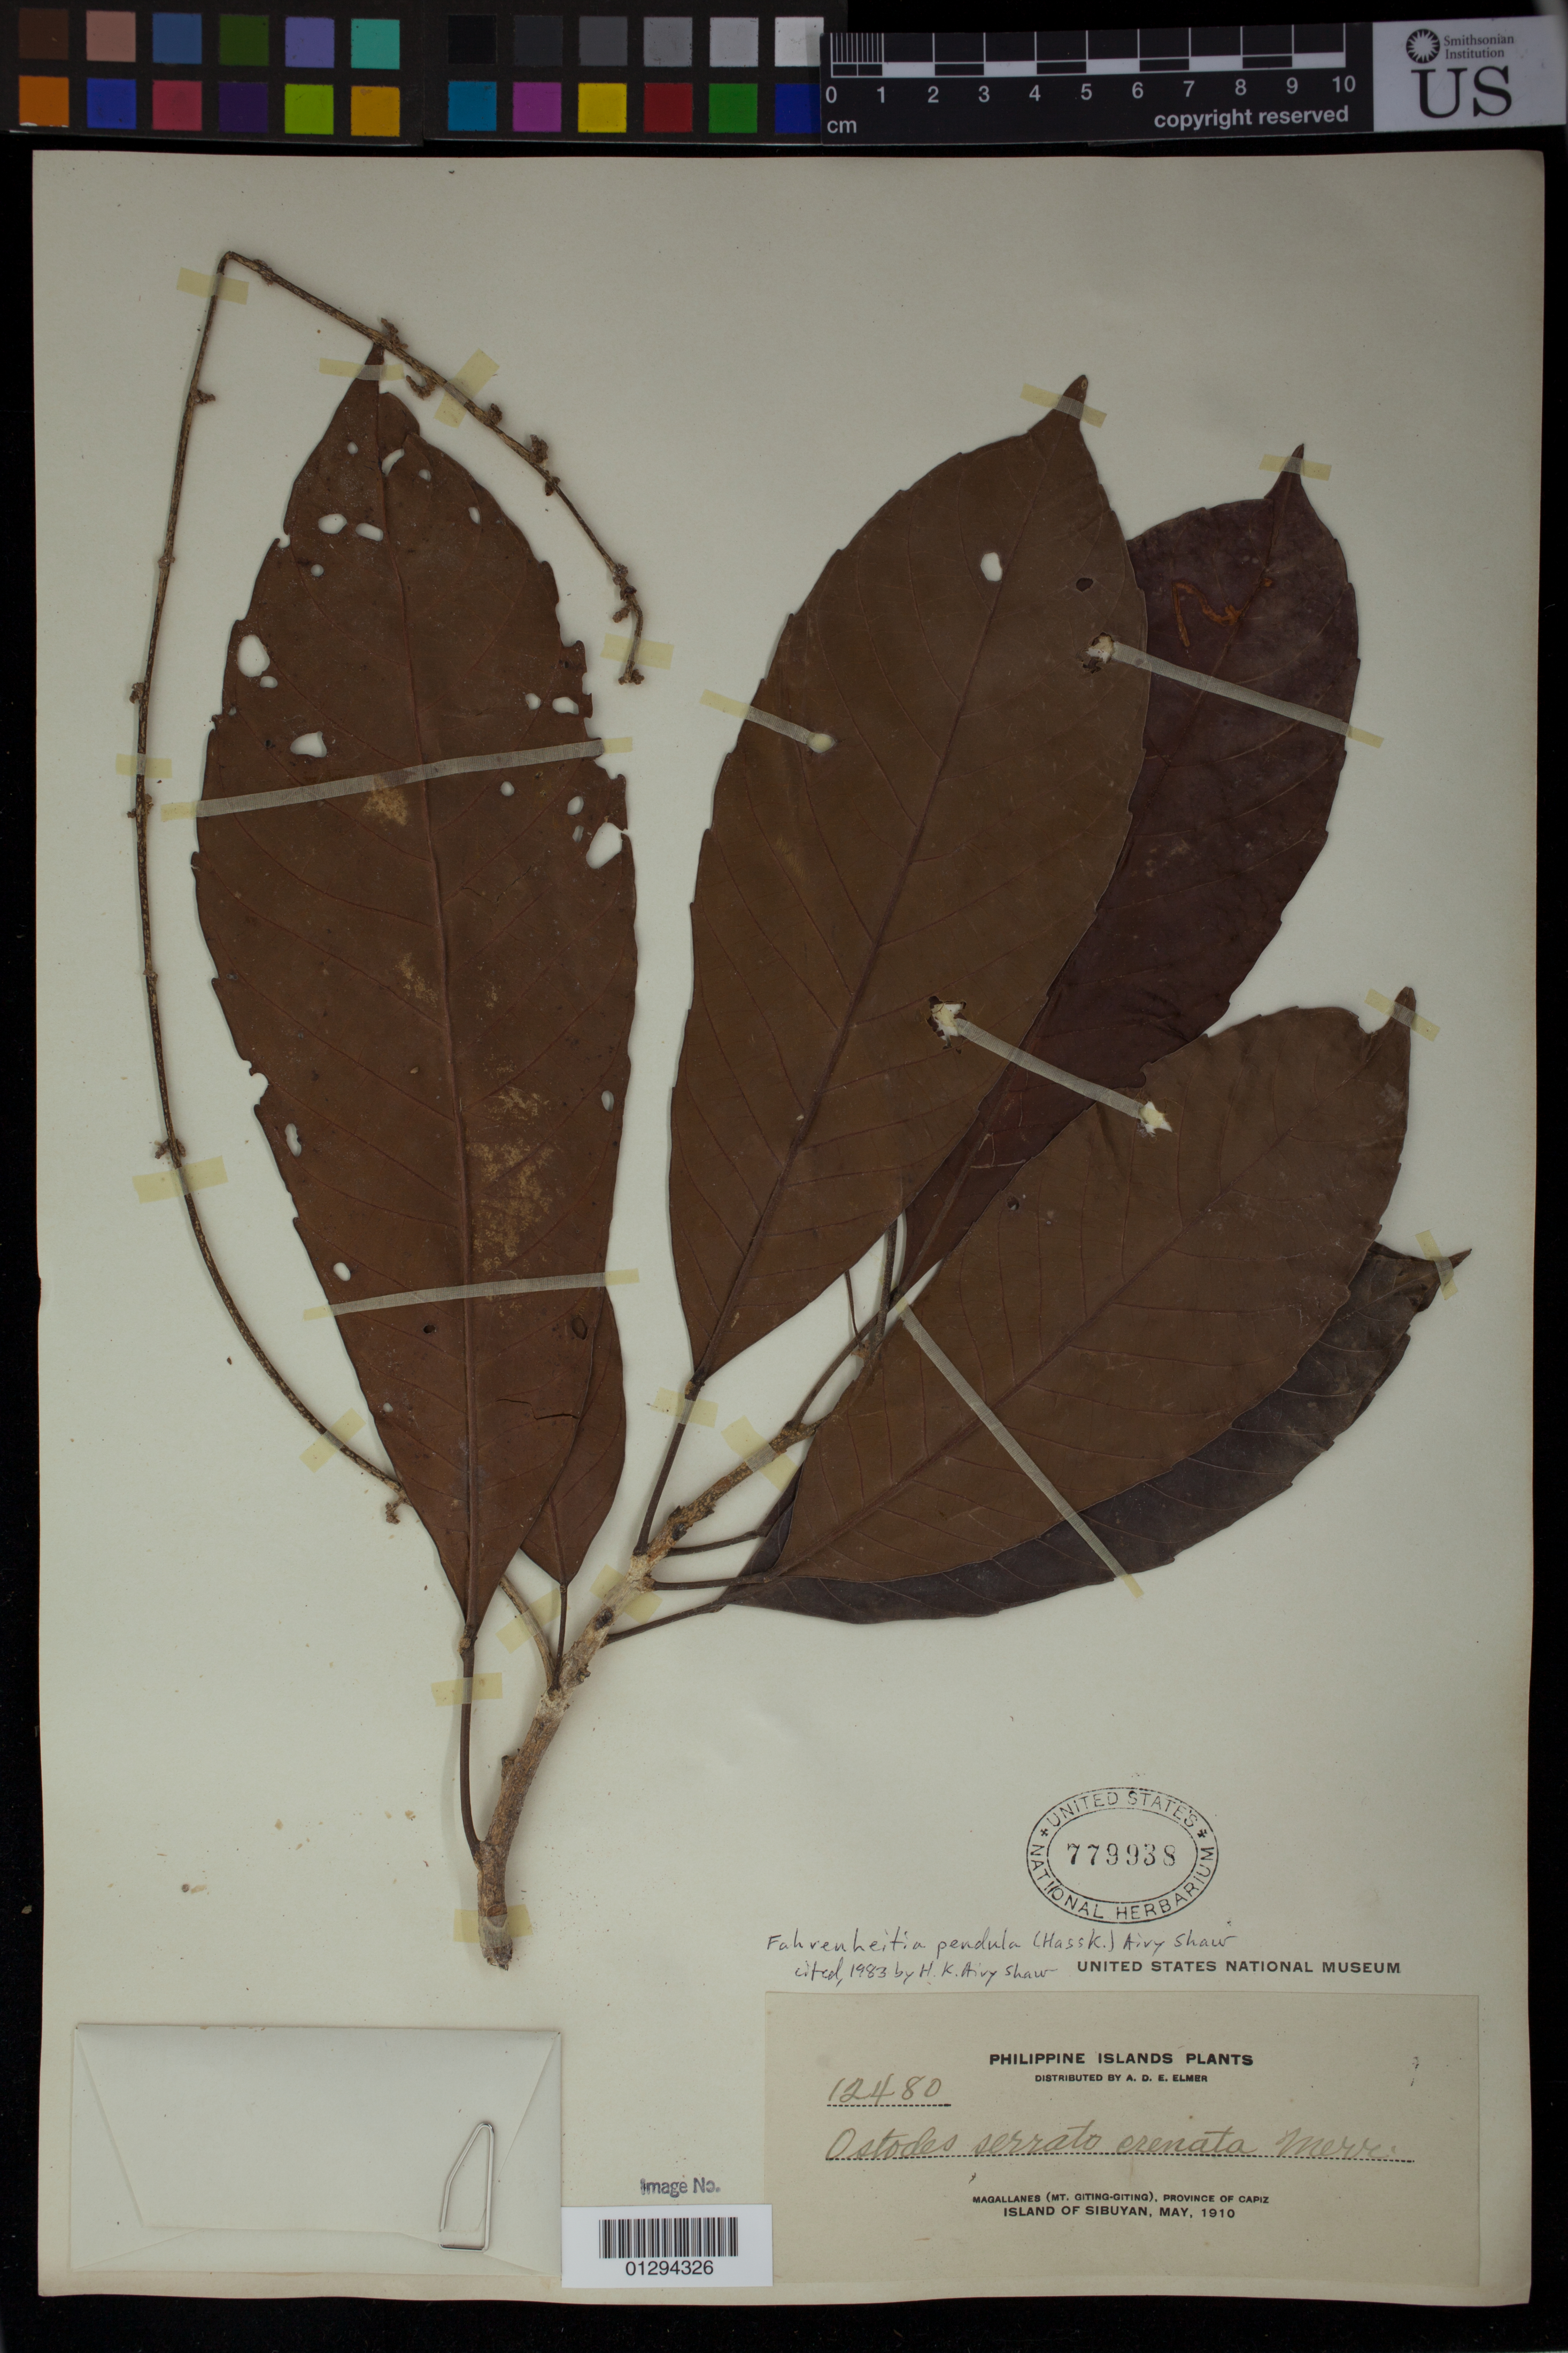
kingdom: Plantae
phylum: Tracheophyta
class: Magnoliopsida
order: Malpighiales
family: Euphorbiaceae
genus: Fahrenheitia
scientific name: Fahrenheitia pendula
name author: (Hassk.) Airy Shaw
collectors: A. D. E. Elmer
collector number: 12480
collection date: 1910-05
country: Philippines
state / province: Mimaropa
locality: Magallanes (Mt. Giting-Giting) [Mt. Guiting-Guiting], Province of Capiz [Romblon]. Island of Sibuyan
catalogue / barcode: US 779938